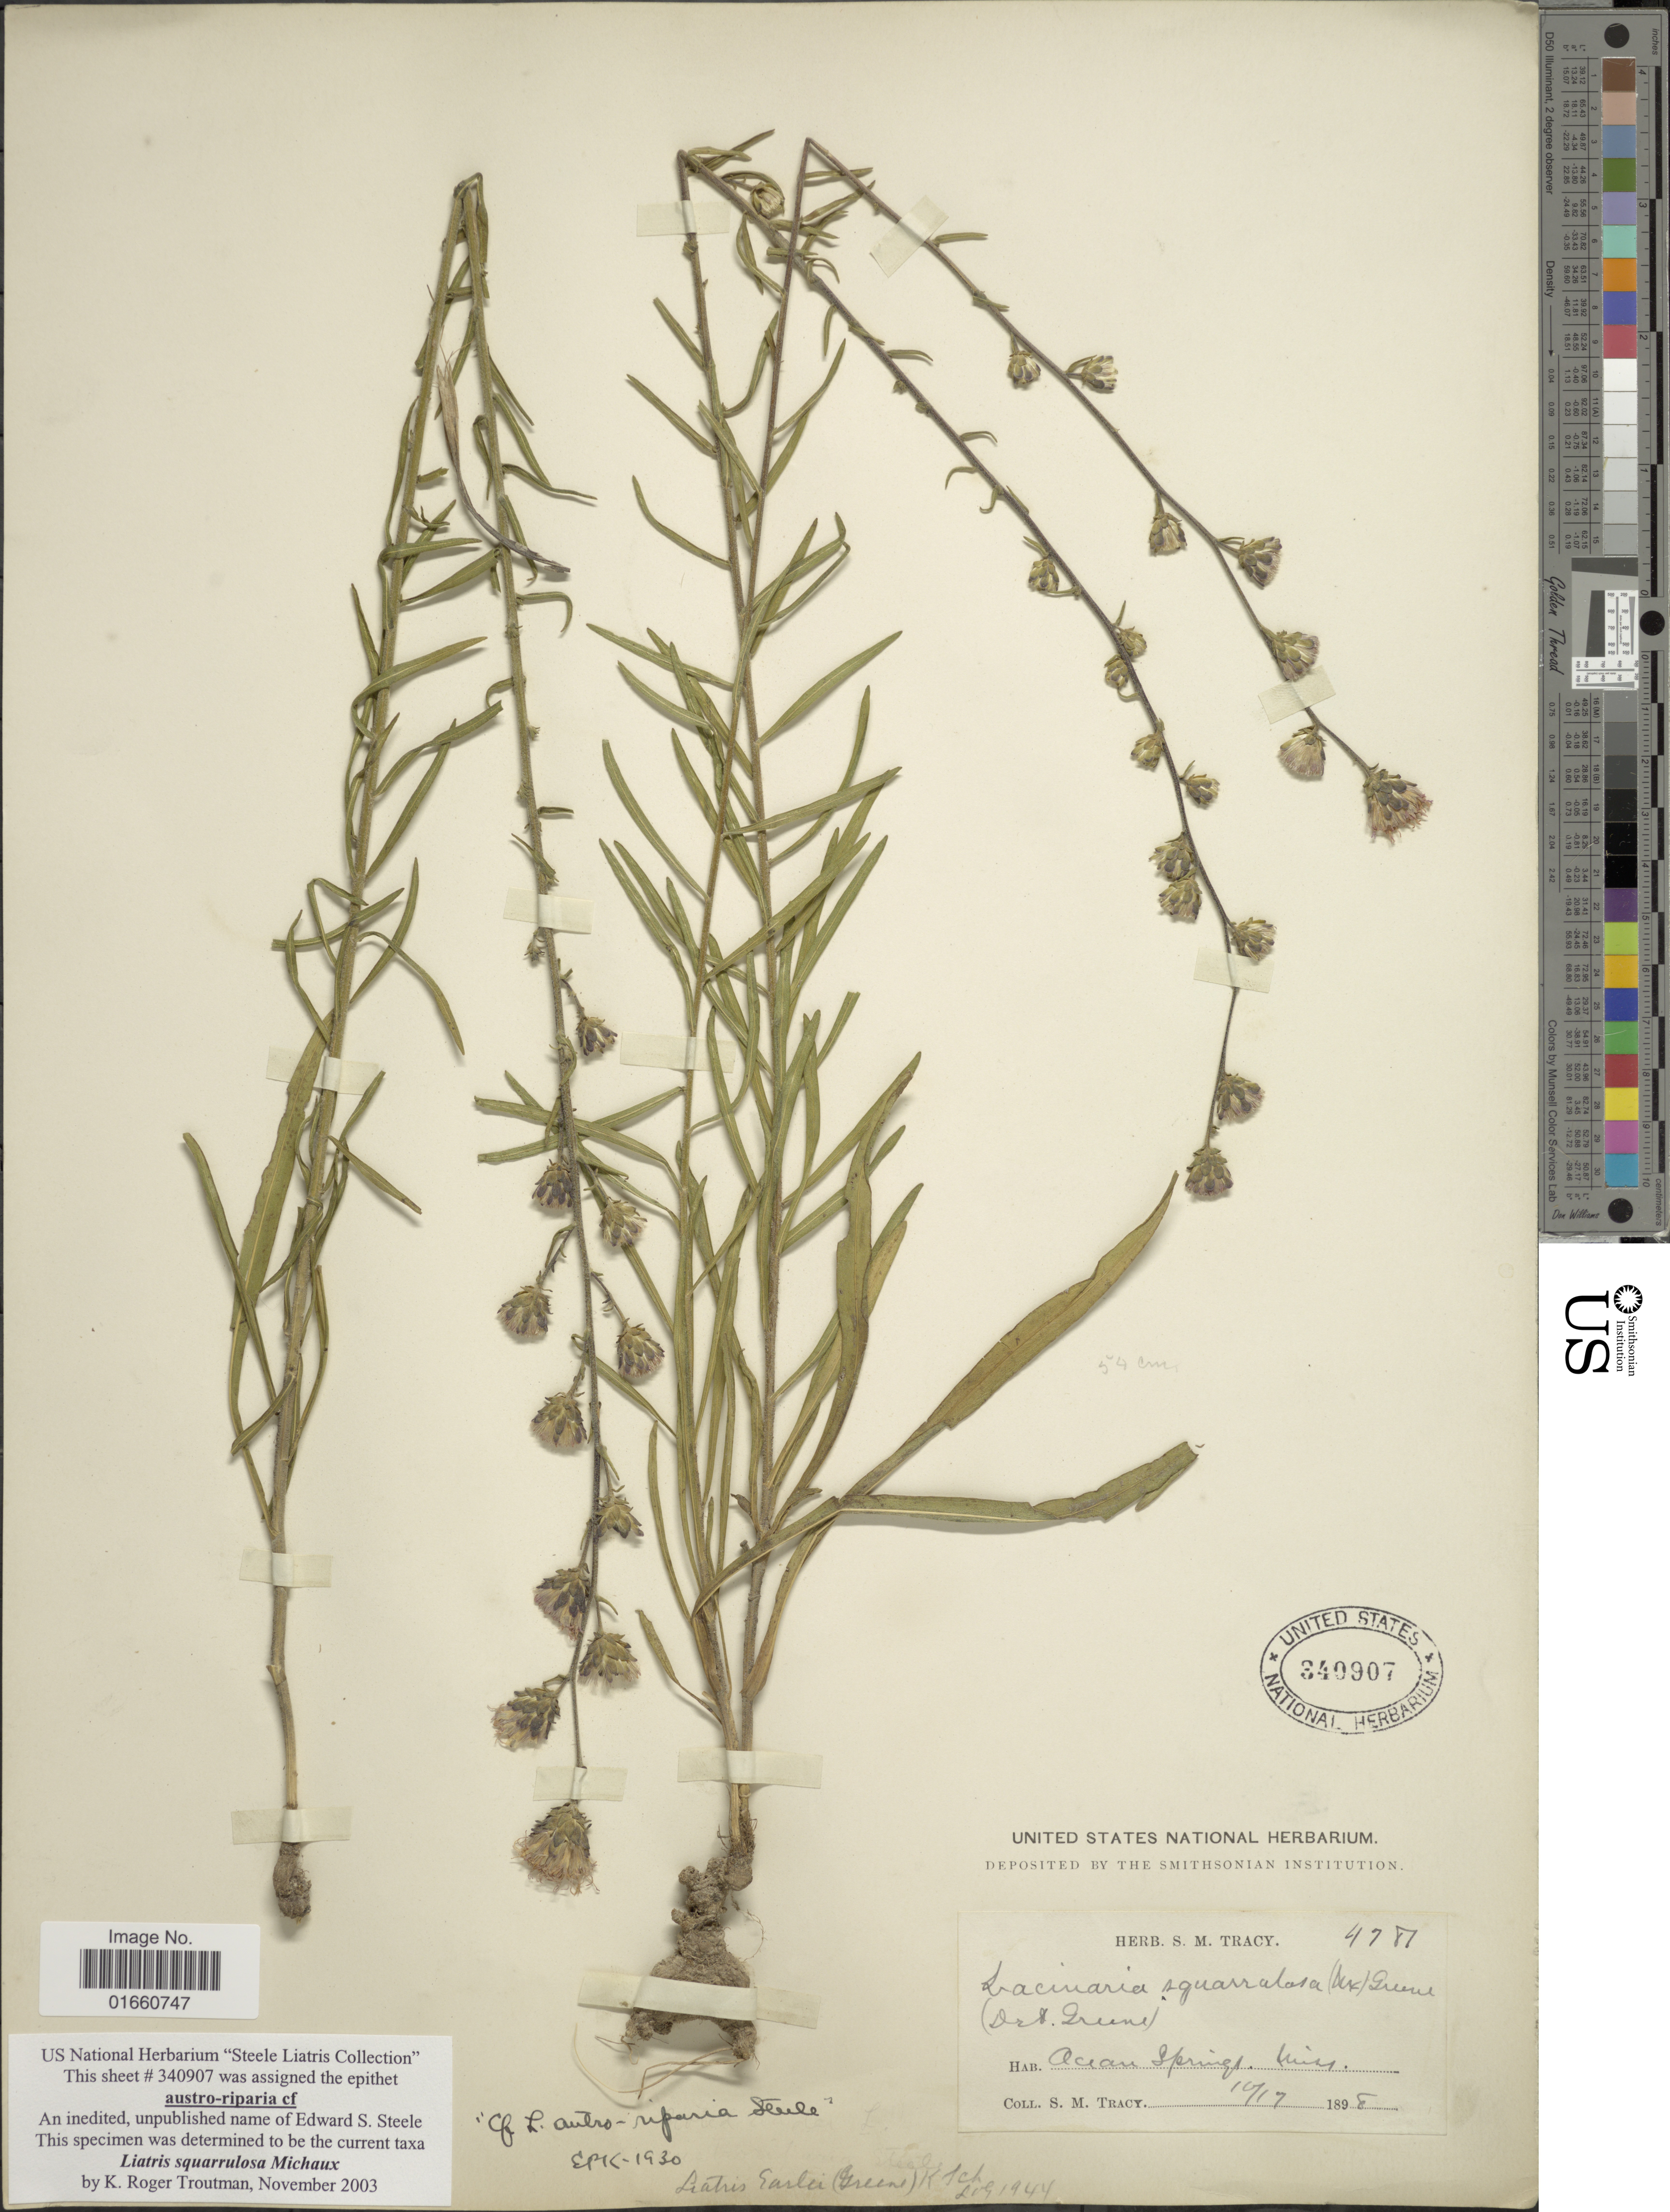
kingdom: Plantae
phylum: Tracheophyta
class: Magnoliopsida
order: Asterales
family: Asteraceae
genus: Liatris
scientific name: Liatris squarrulosa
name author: Michx.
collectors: S. M. Tracy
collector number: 4987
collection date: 1898-10-17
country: United States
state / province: Mississippi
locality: Ocean Springs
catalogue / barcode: US 340907